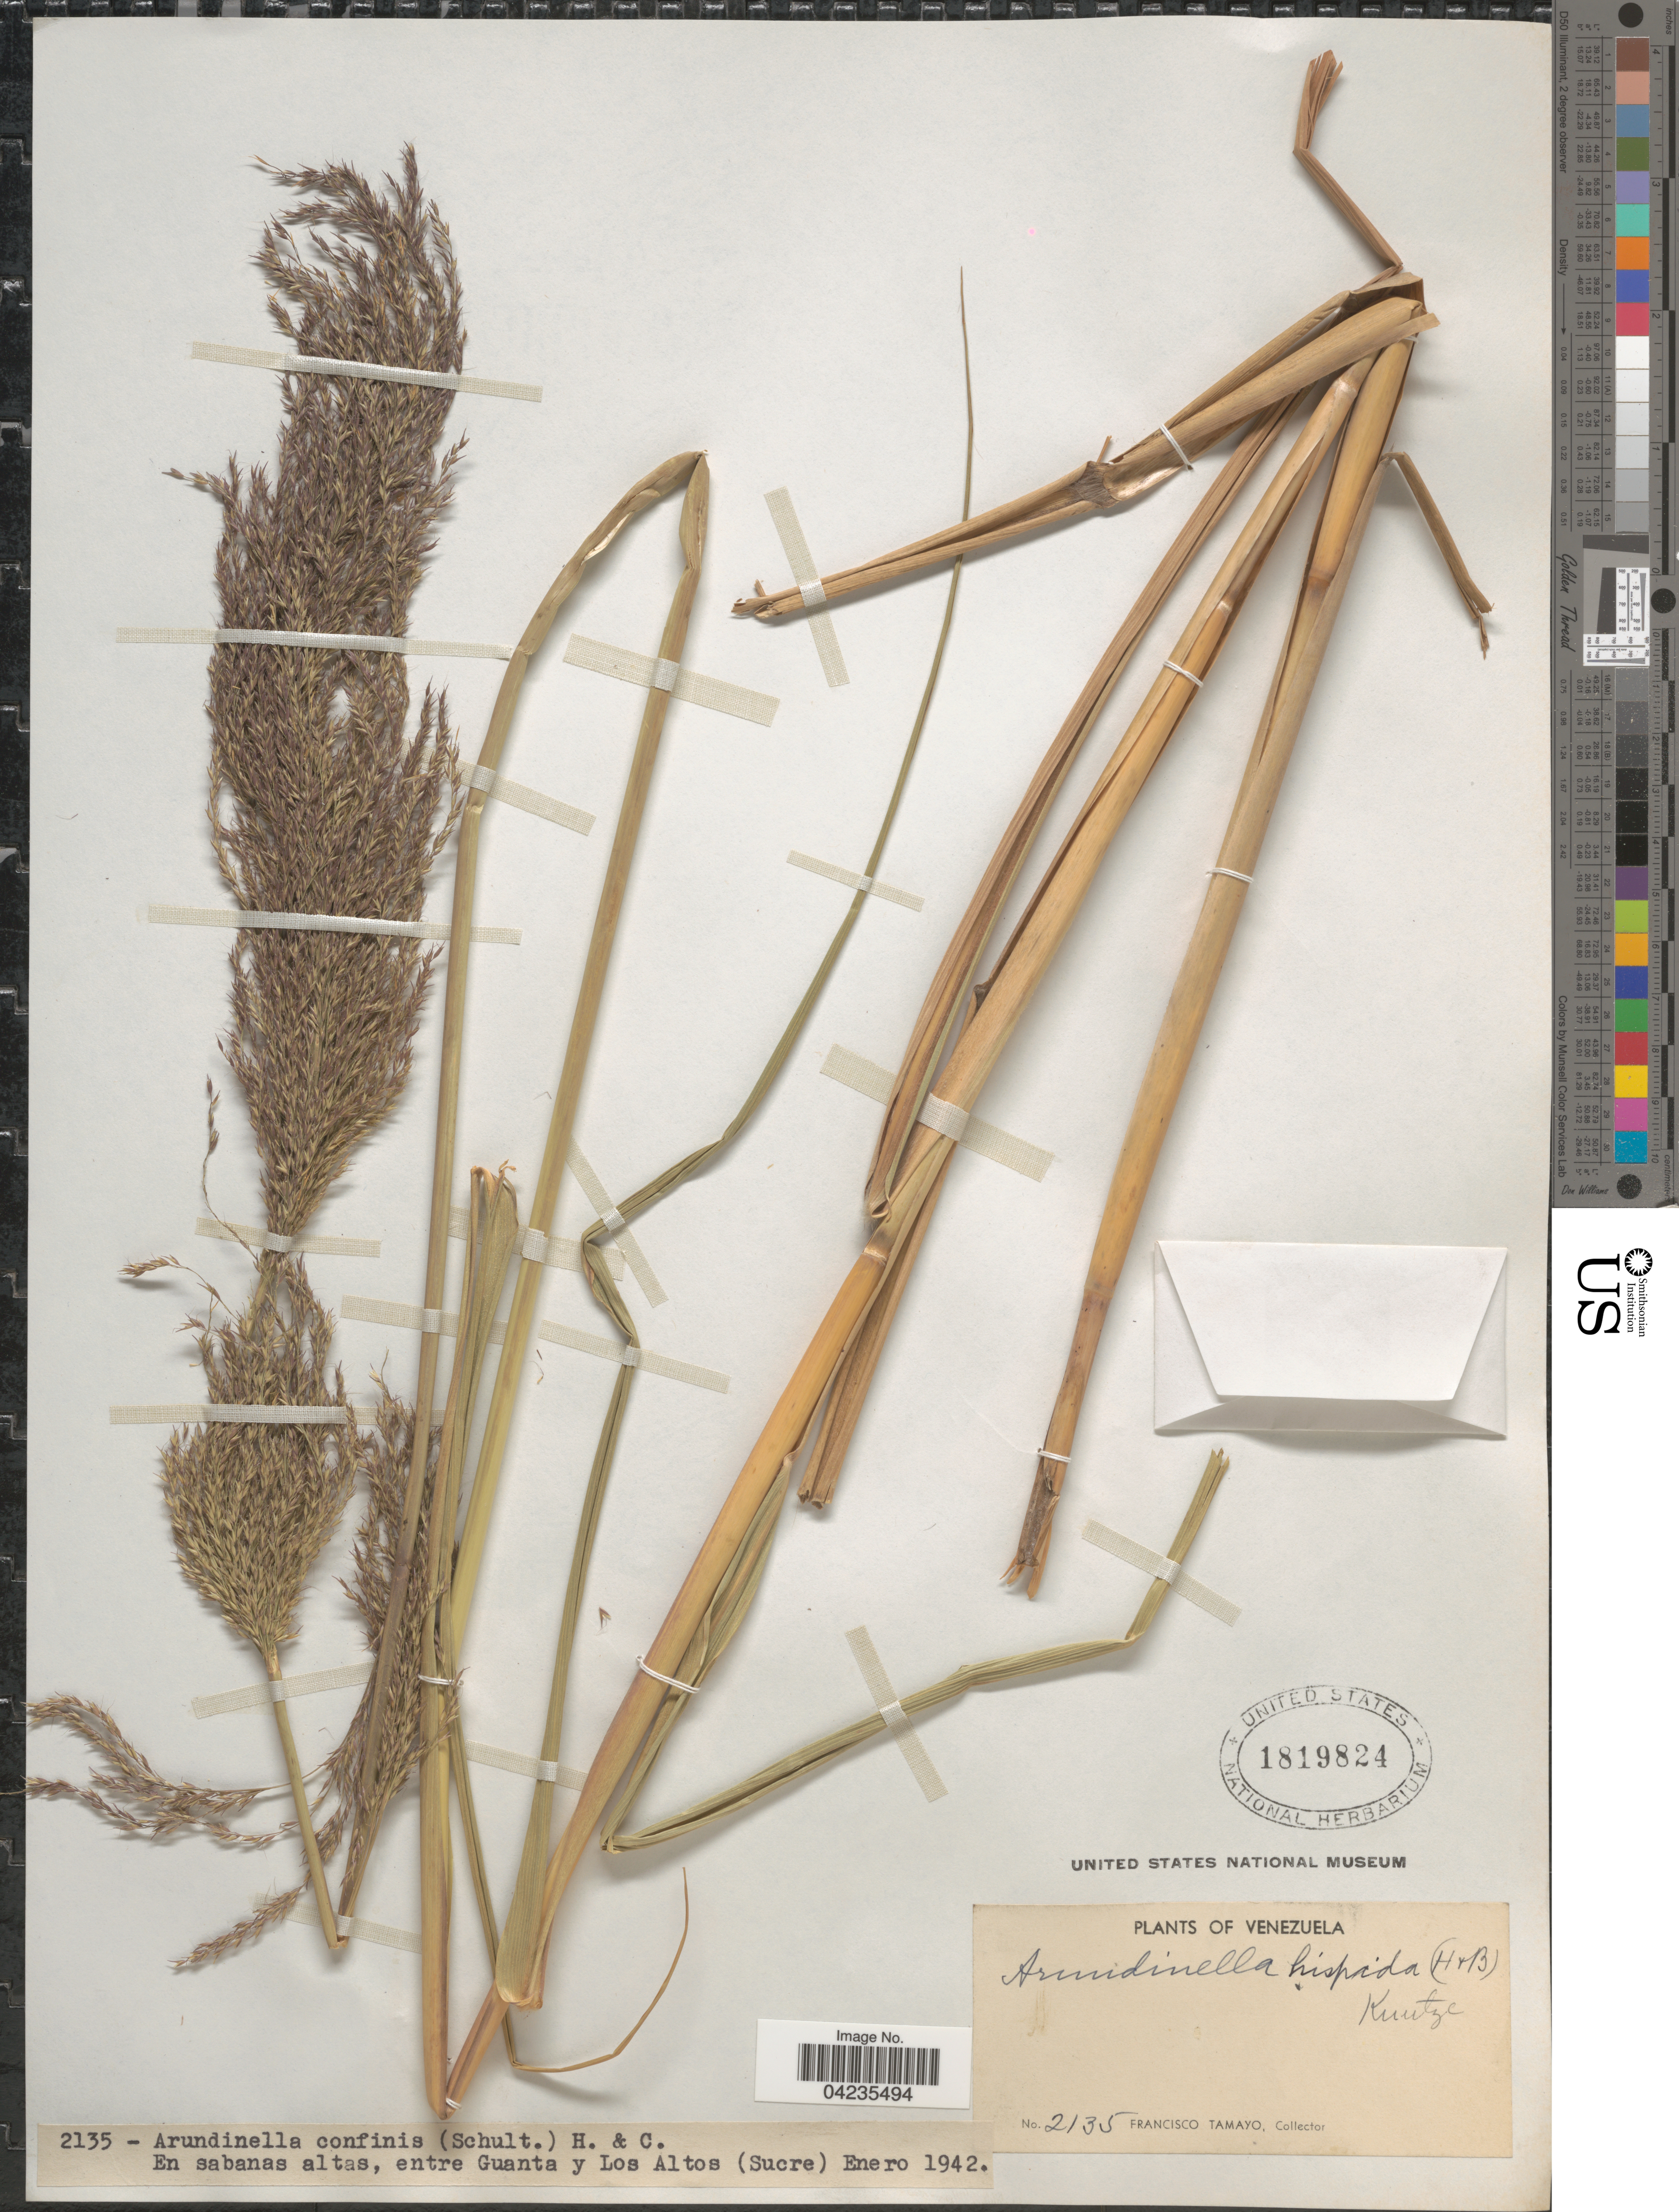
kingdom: Plantae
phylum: Tracheophyta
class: Liliopsida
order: Poales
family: Poaceae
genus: Arundinella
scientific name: Arundinella hispida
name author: (Humb. & Bonpl. ex Willd.) Kuntze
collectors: F. Tamayo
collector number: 2135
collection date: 1942-01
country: Venezuela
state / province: Sucre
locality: En sabanas altas, entre Guanta y Los Altos.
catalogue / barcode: US 1819824